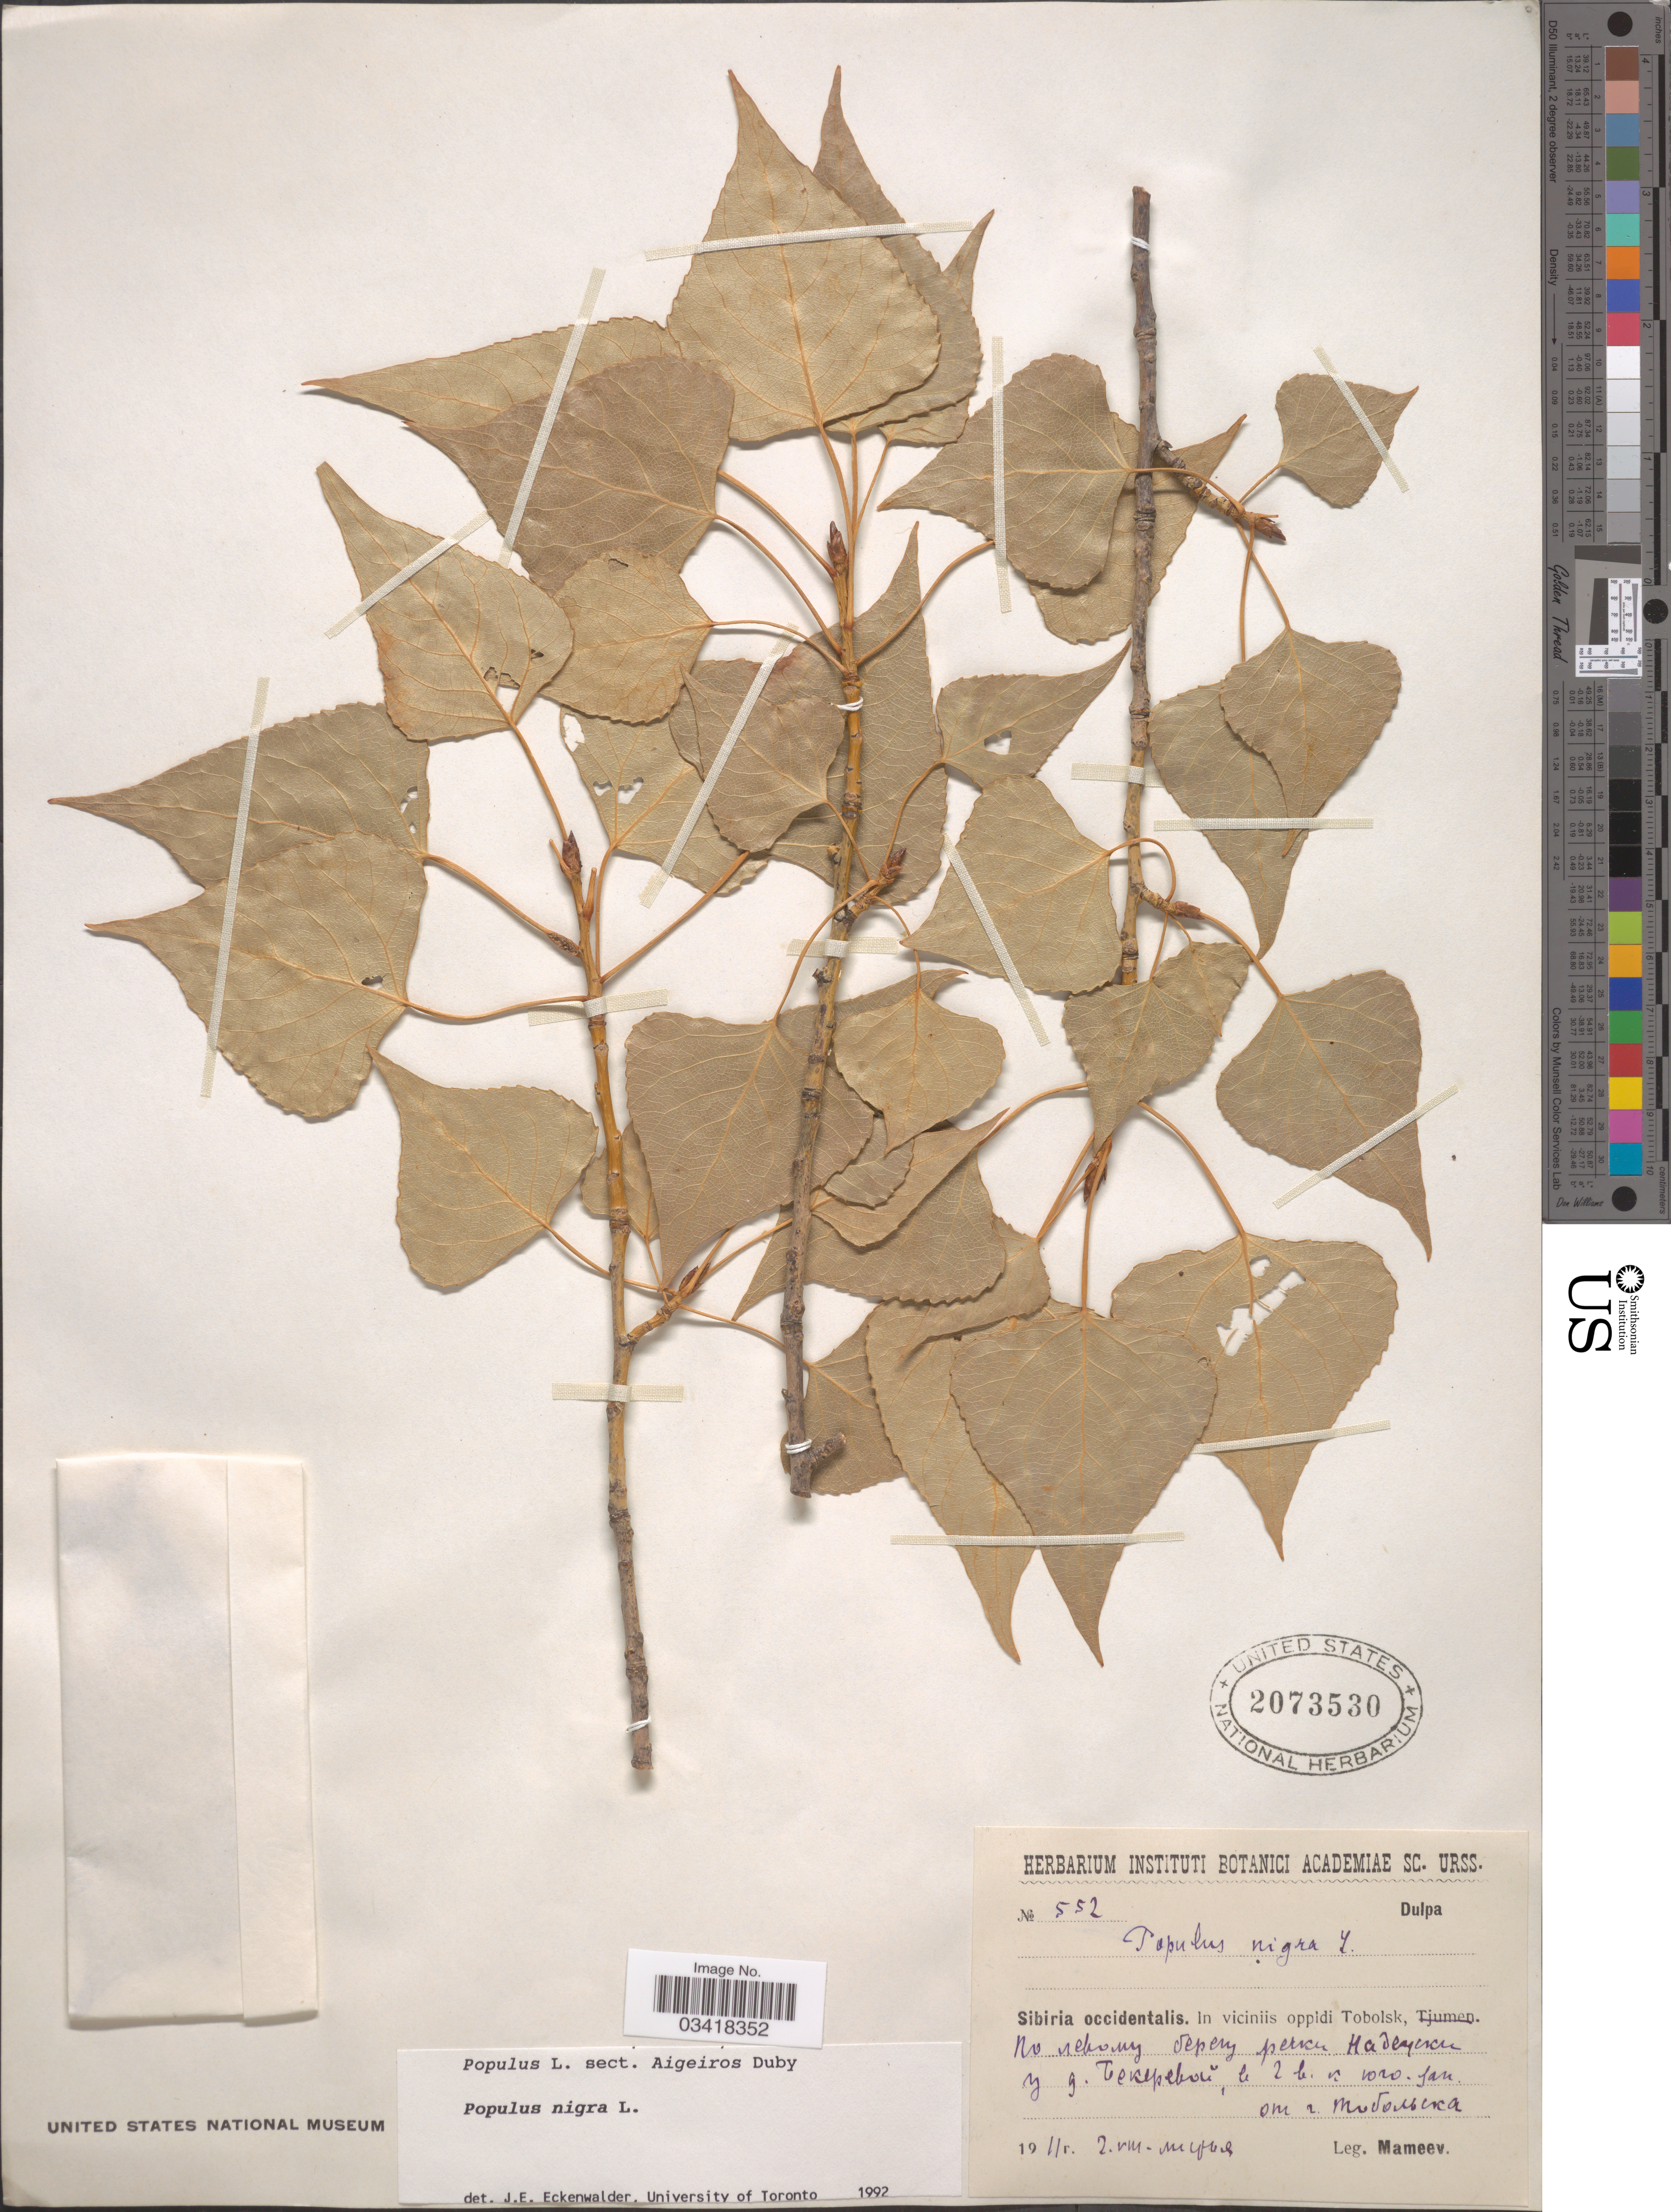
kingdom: Plantae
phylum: Tracheophyta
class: Magnoliopsida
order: Malpighiales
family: Salicaceae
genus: Populus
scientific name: Populus nigra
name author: L.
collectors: Mameev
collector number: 552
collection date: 1911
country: Russian Federation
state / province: Tyumen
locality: Sibiria occidentalis. In viciniis oppidi Tobolsk,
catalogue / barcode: US 2073530